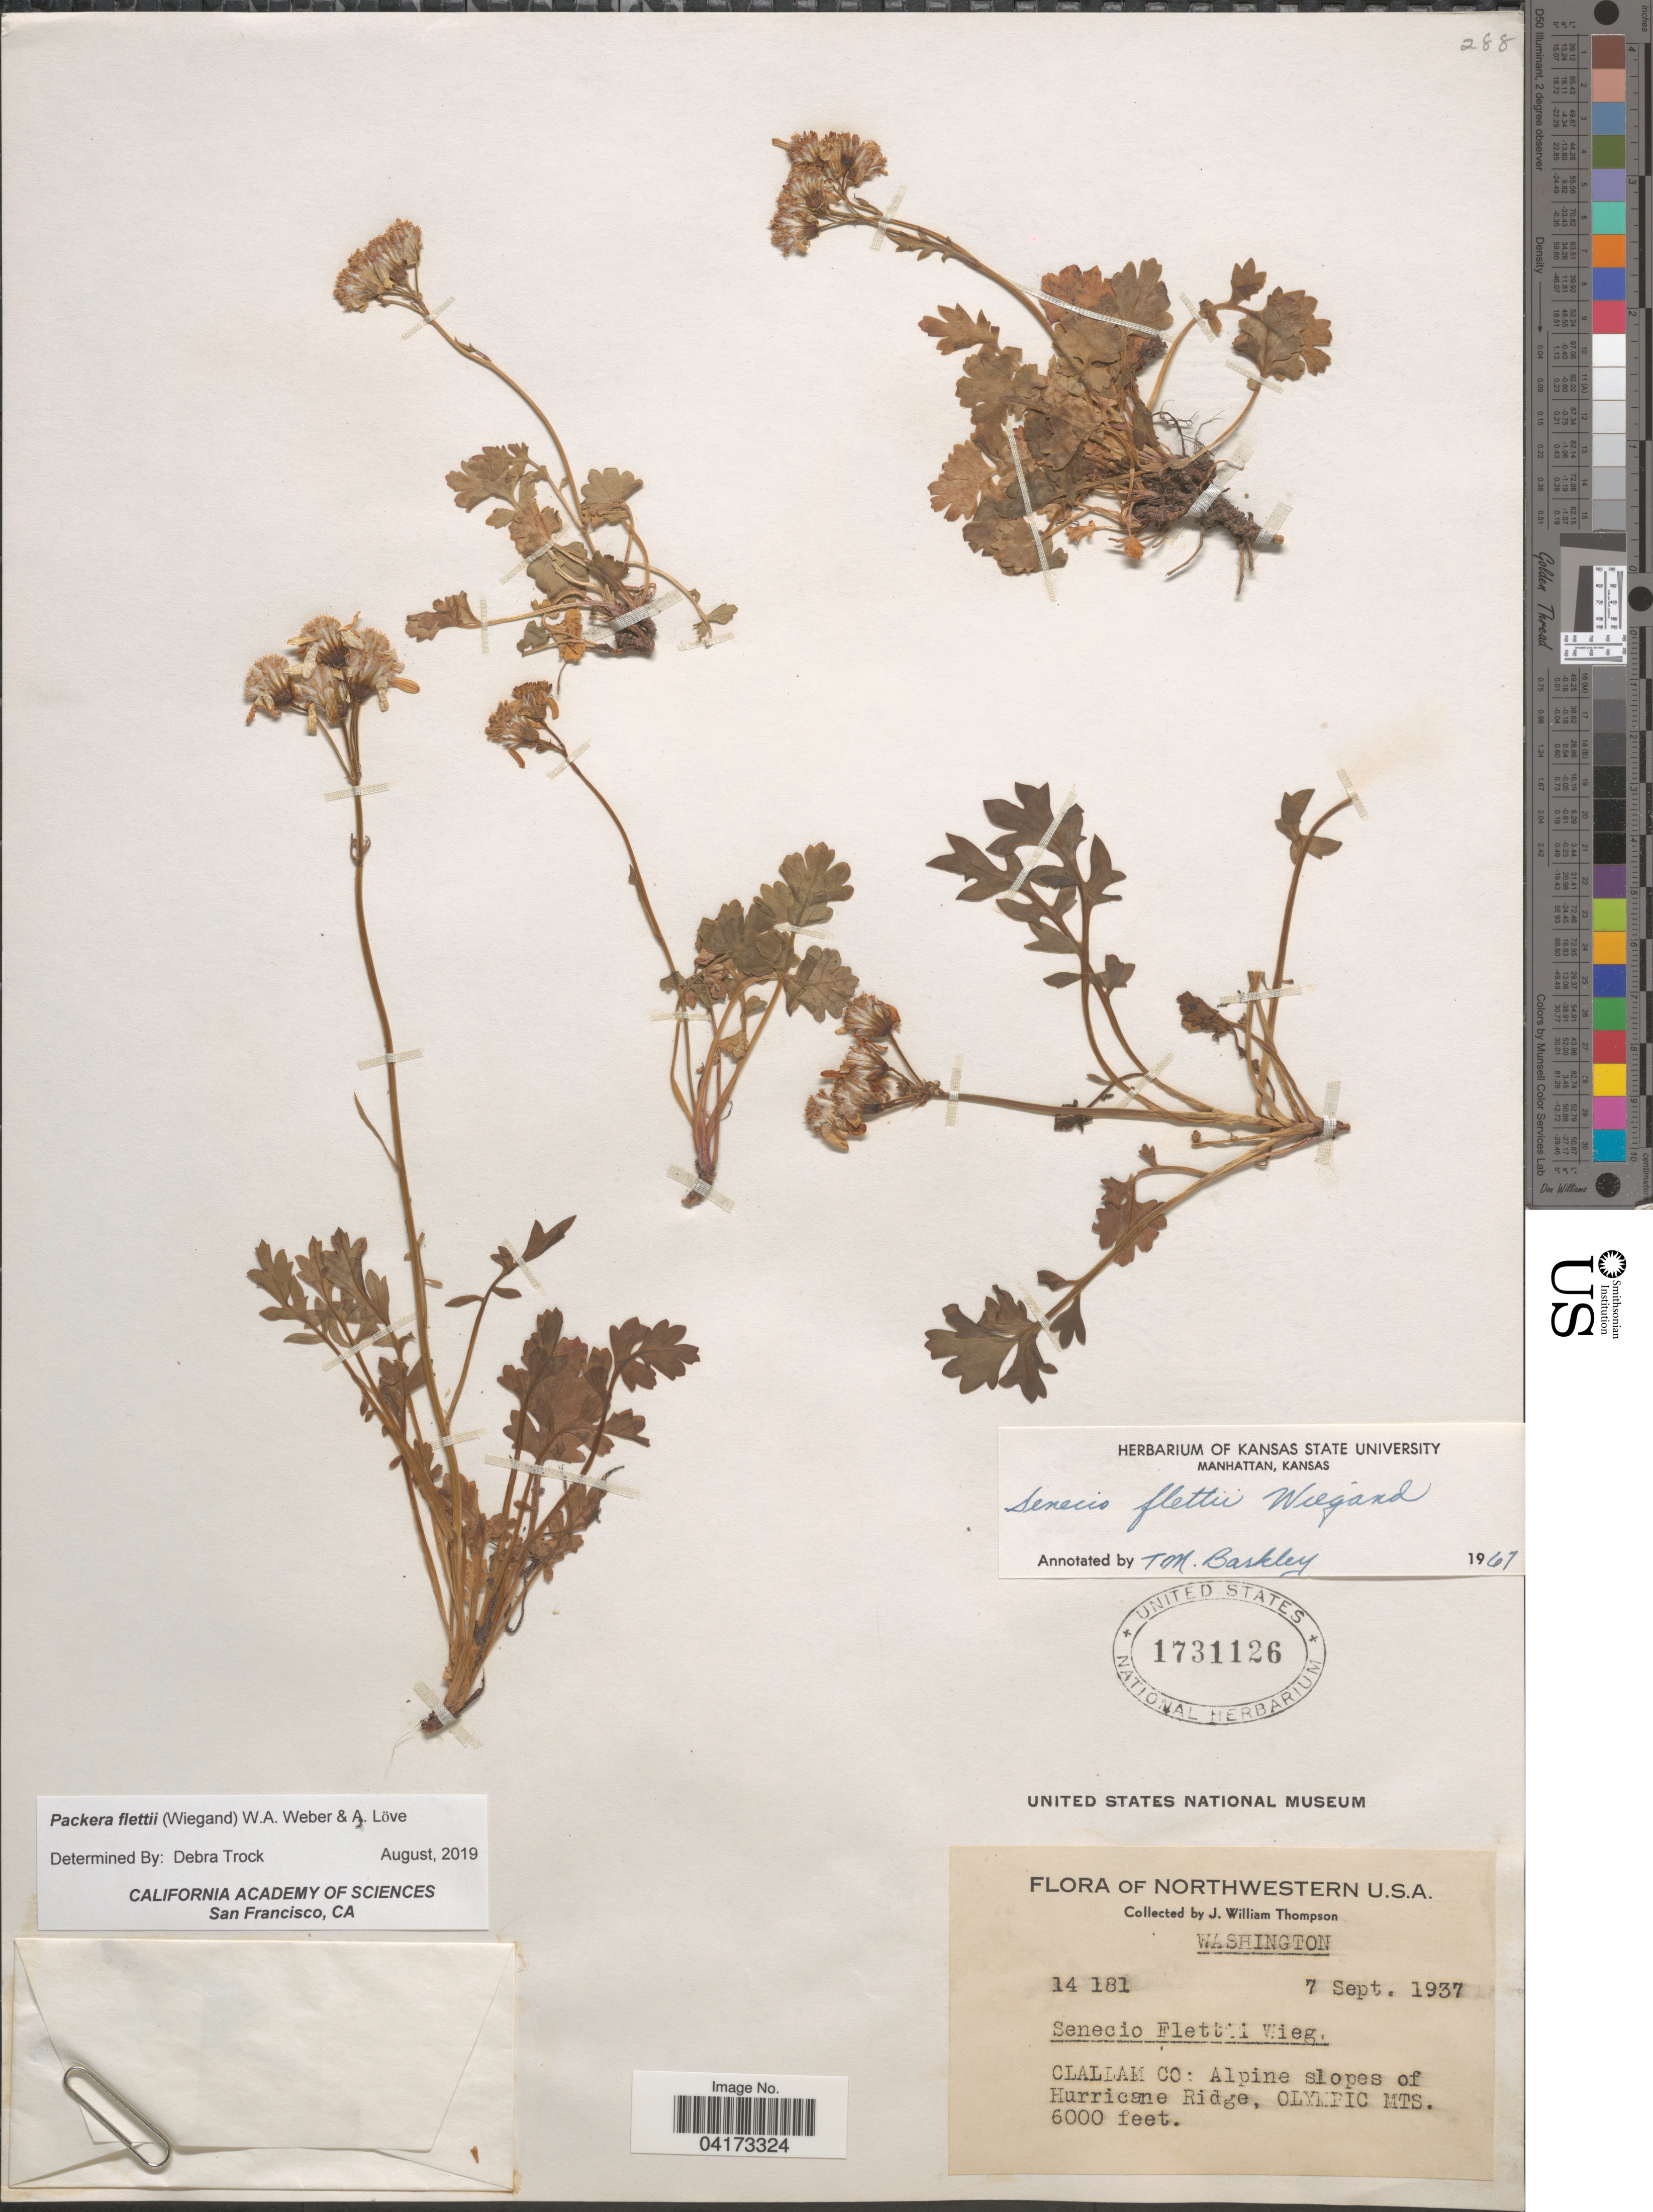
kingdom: Plantae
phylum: Tracheophyta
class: Magnoliopsida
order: Asterales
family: Asteraceae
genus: Packera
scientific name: Packera flettii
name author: (Wiegand) W.A. Weber & Á. Löve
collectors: J. W. Thompson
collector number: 14181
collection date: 1937-09-07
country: United States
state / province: Washington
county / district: Clallam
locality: Northwestern U.S.A. Clallam Co: Alpine slopes of Hurricane Ridge, Olympic Mts.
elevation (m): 1829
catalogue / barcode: US 1731126